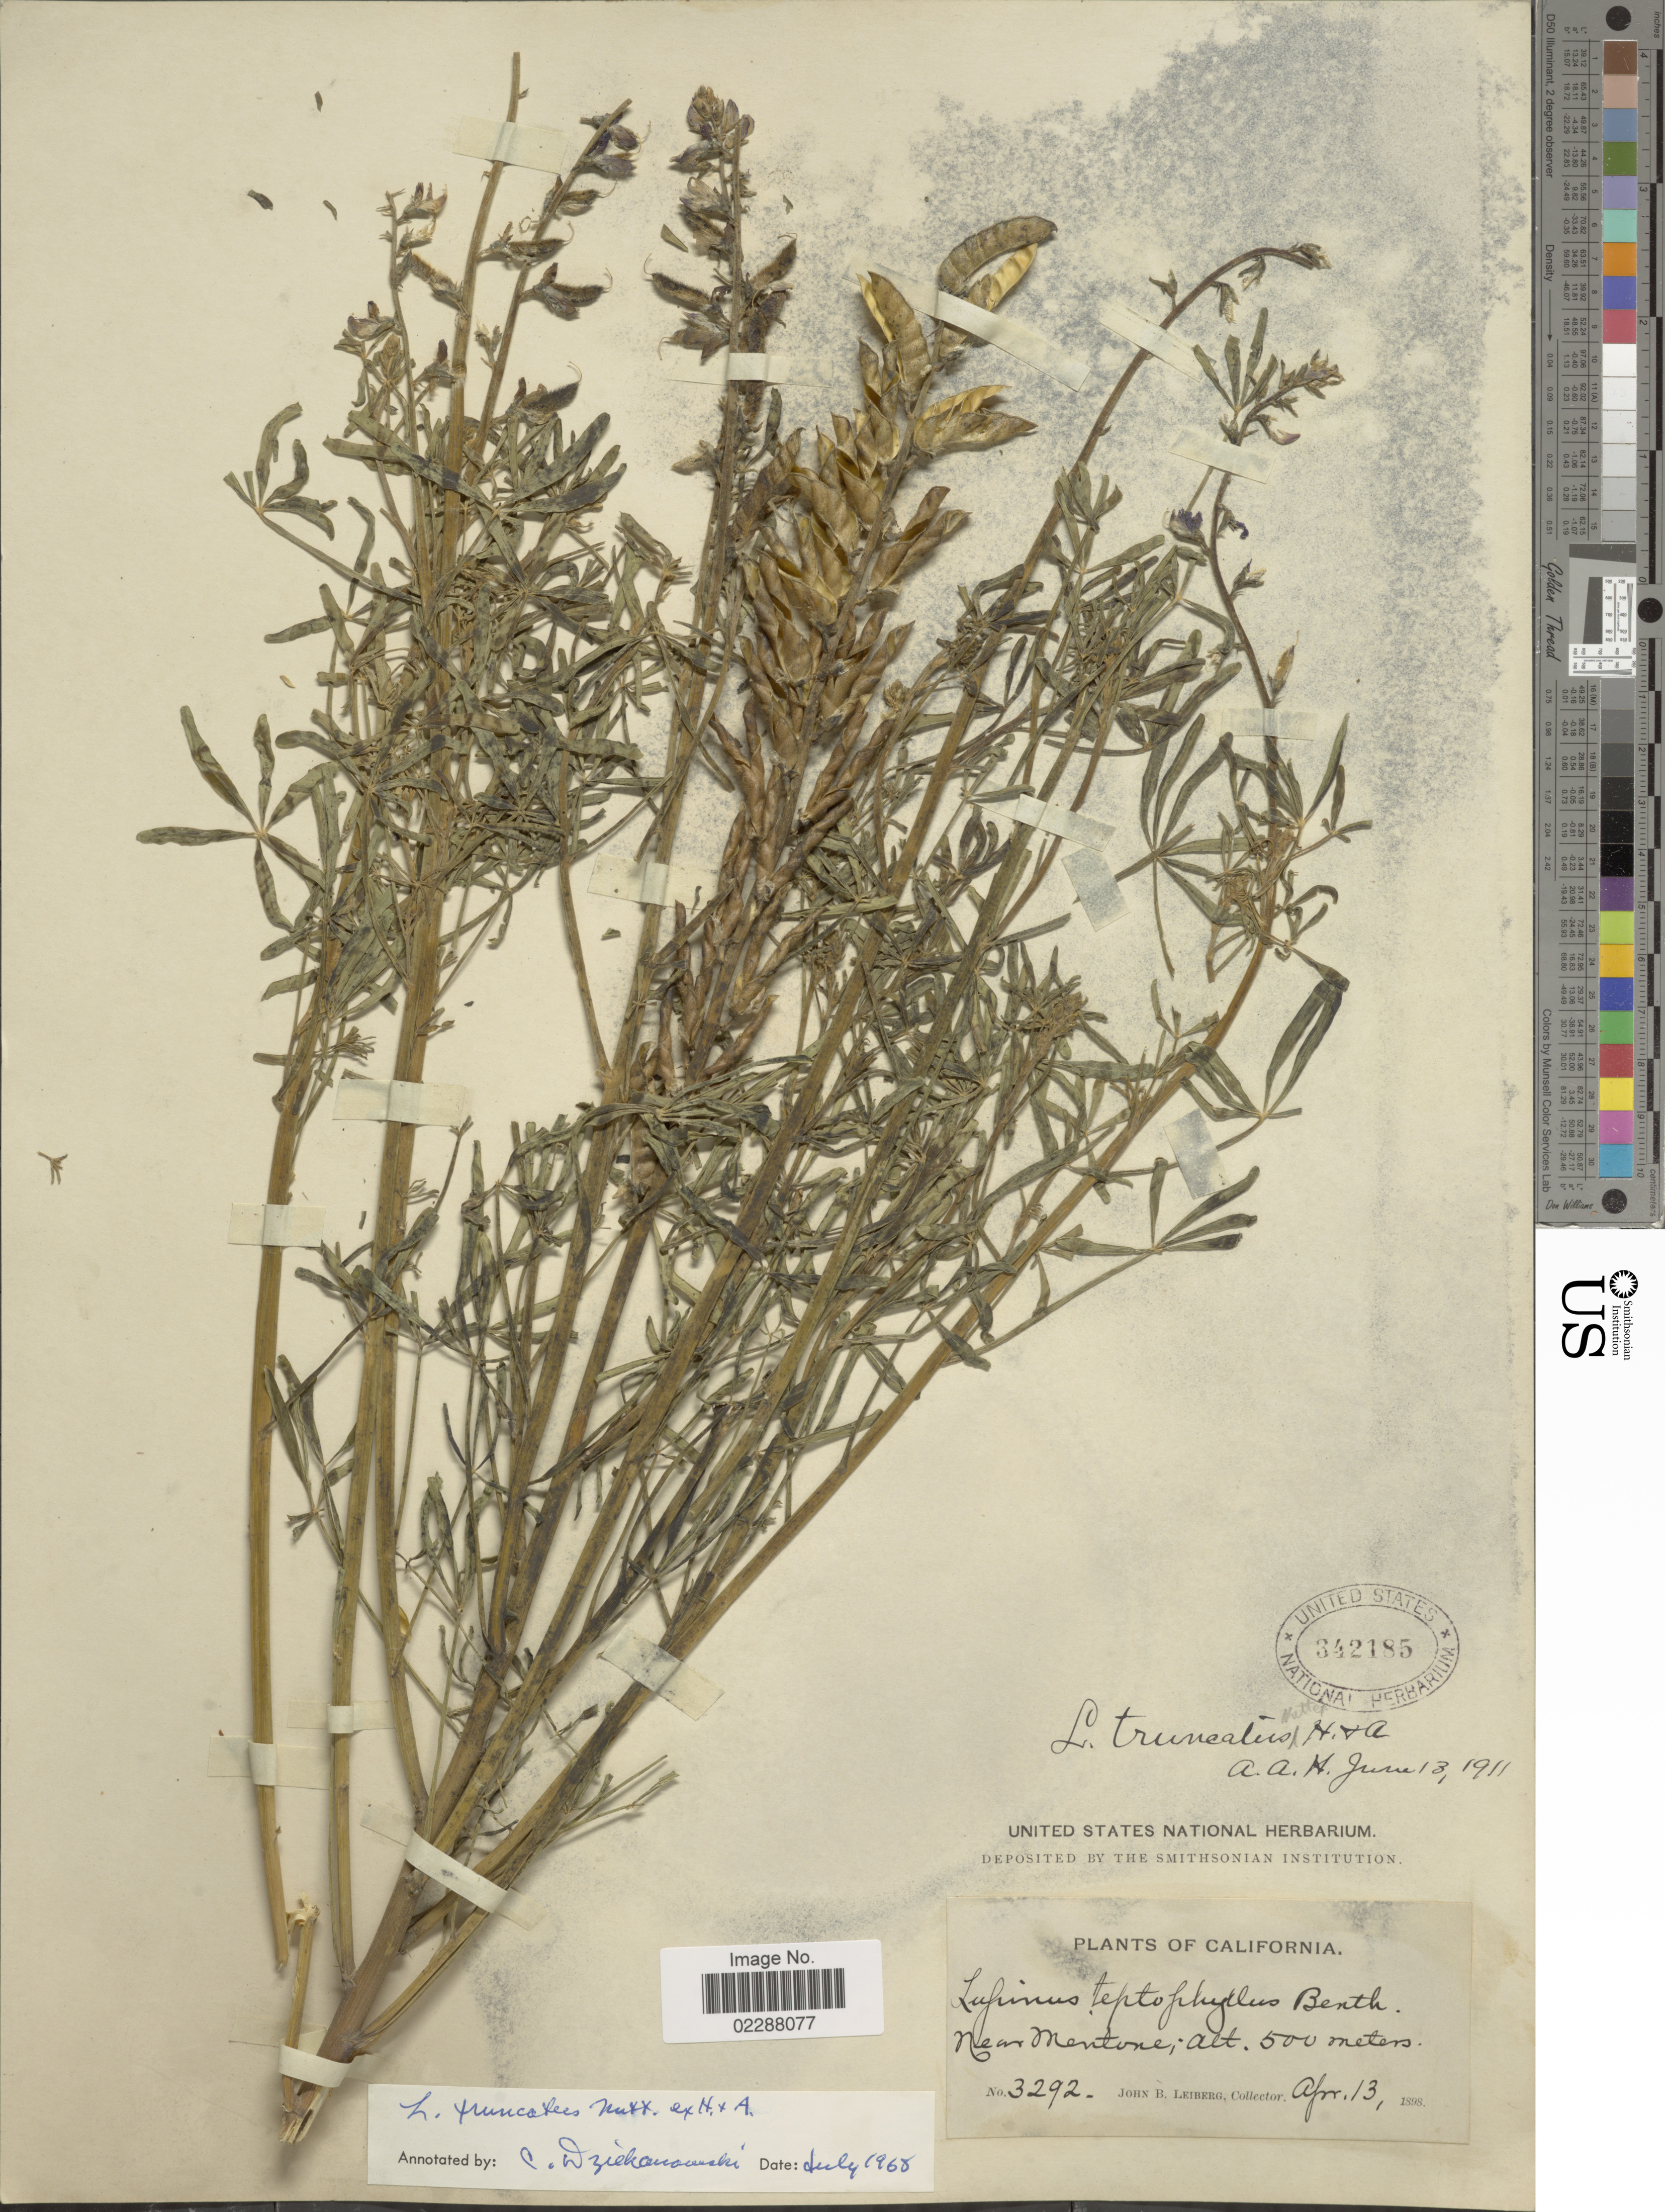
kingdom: Plantae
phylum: Tracheophyta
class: Magnoliopsida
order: Fabales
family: Fabaceae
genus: Lupinus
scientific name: Lupinus truncatus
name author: Nutt. ex Hook. & Arn.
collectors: J. B. Leiberg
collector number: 3292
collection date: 1898-04-13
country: United States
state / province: California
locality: Near Mentone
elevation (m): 500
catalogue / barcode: US 342185